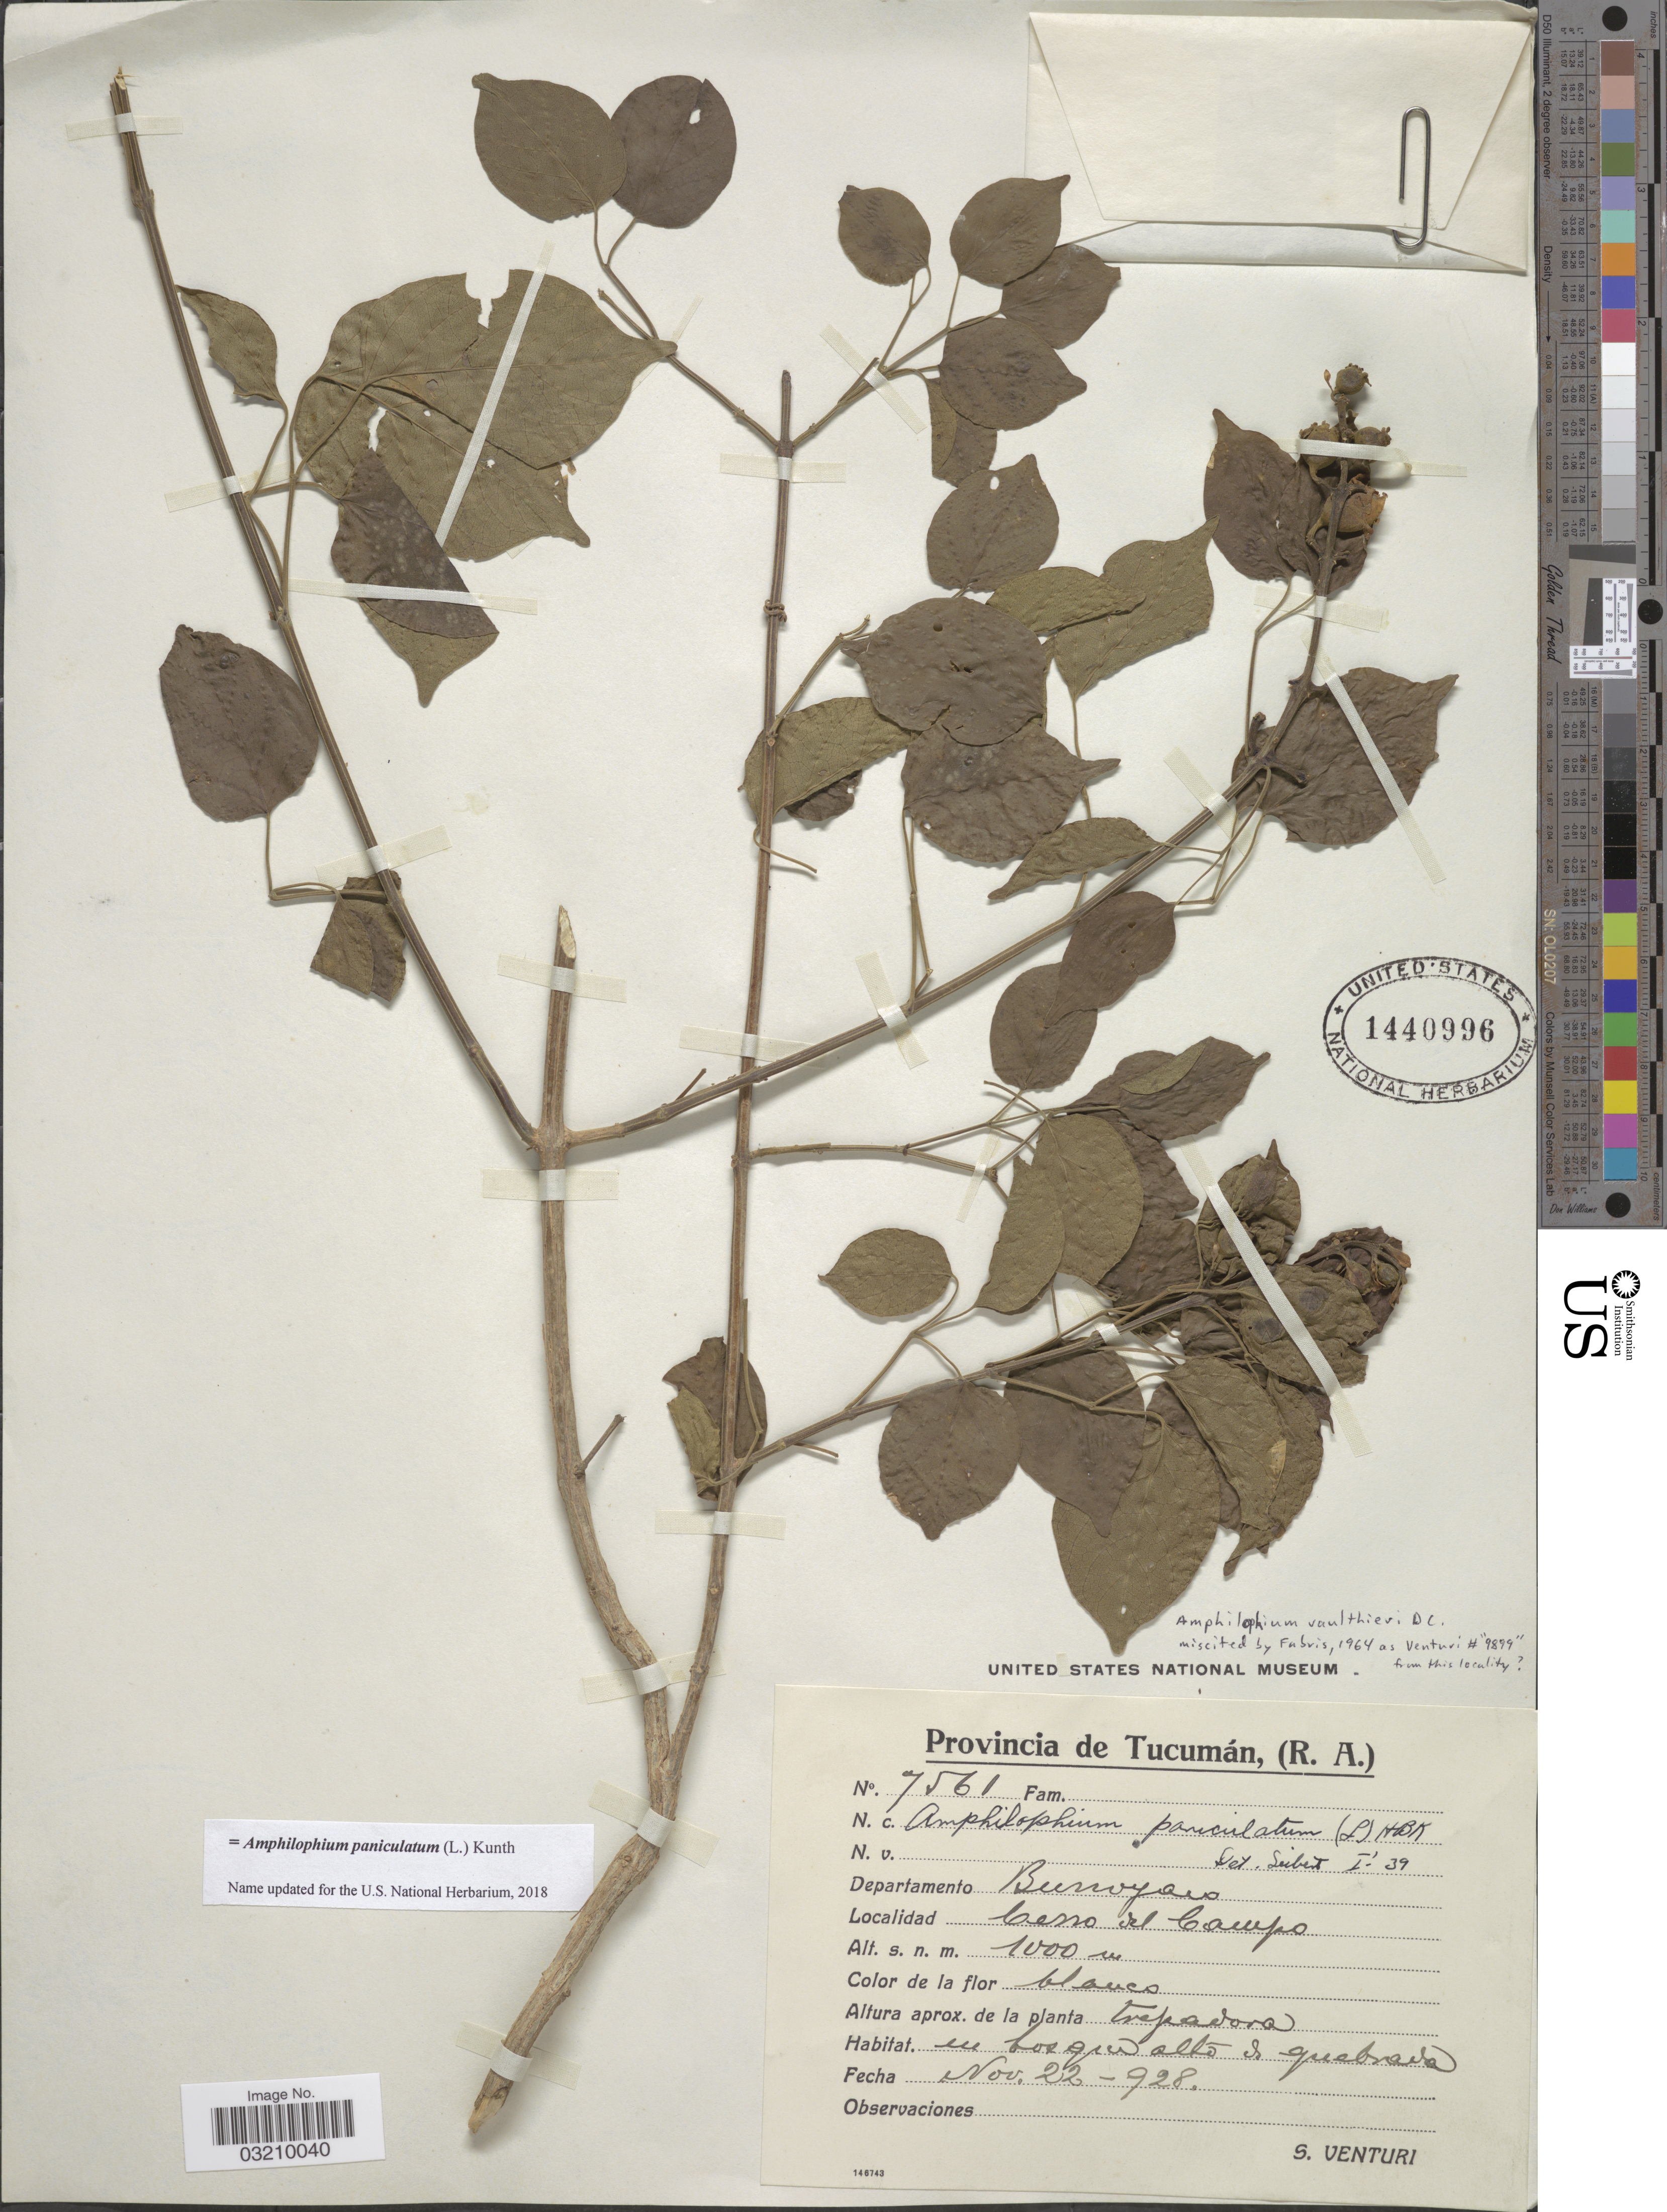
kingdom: Plantae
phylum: Tracheophyta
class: Magnoliopsida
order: Lamiales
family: Bignoniaceae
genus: Amphilophium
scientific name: Amphilophium paniculatum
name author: (L.) Kunth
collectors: S. Venturi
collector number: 7561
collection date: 1928-11-22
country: Argentina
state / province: Tucuman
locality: Departamento Burruyacu. Cerro del Campo.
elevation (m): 1000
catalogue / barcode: US 1440996